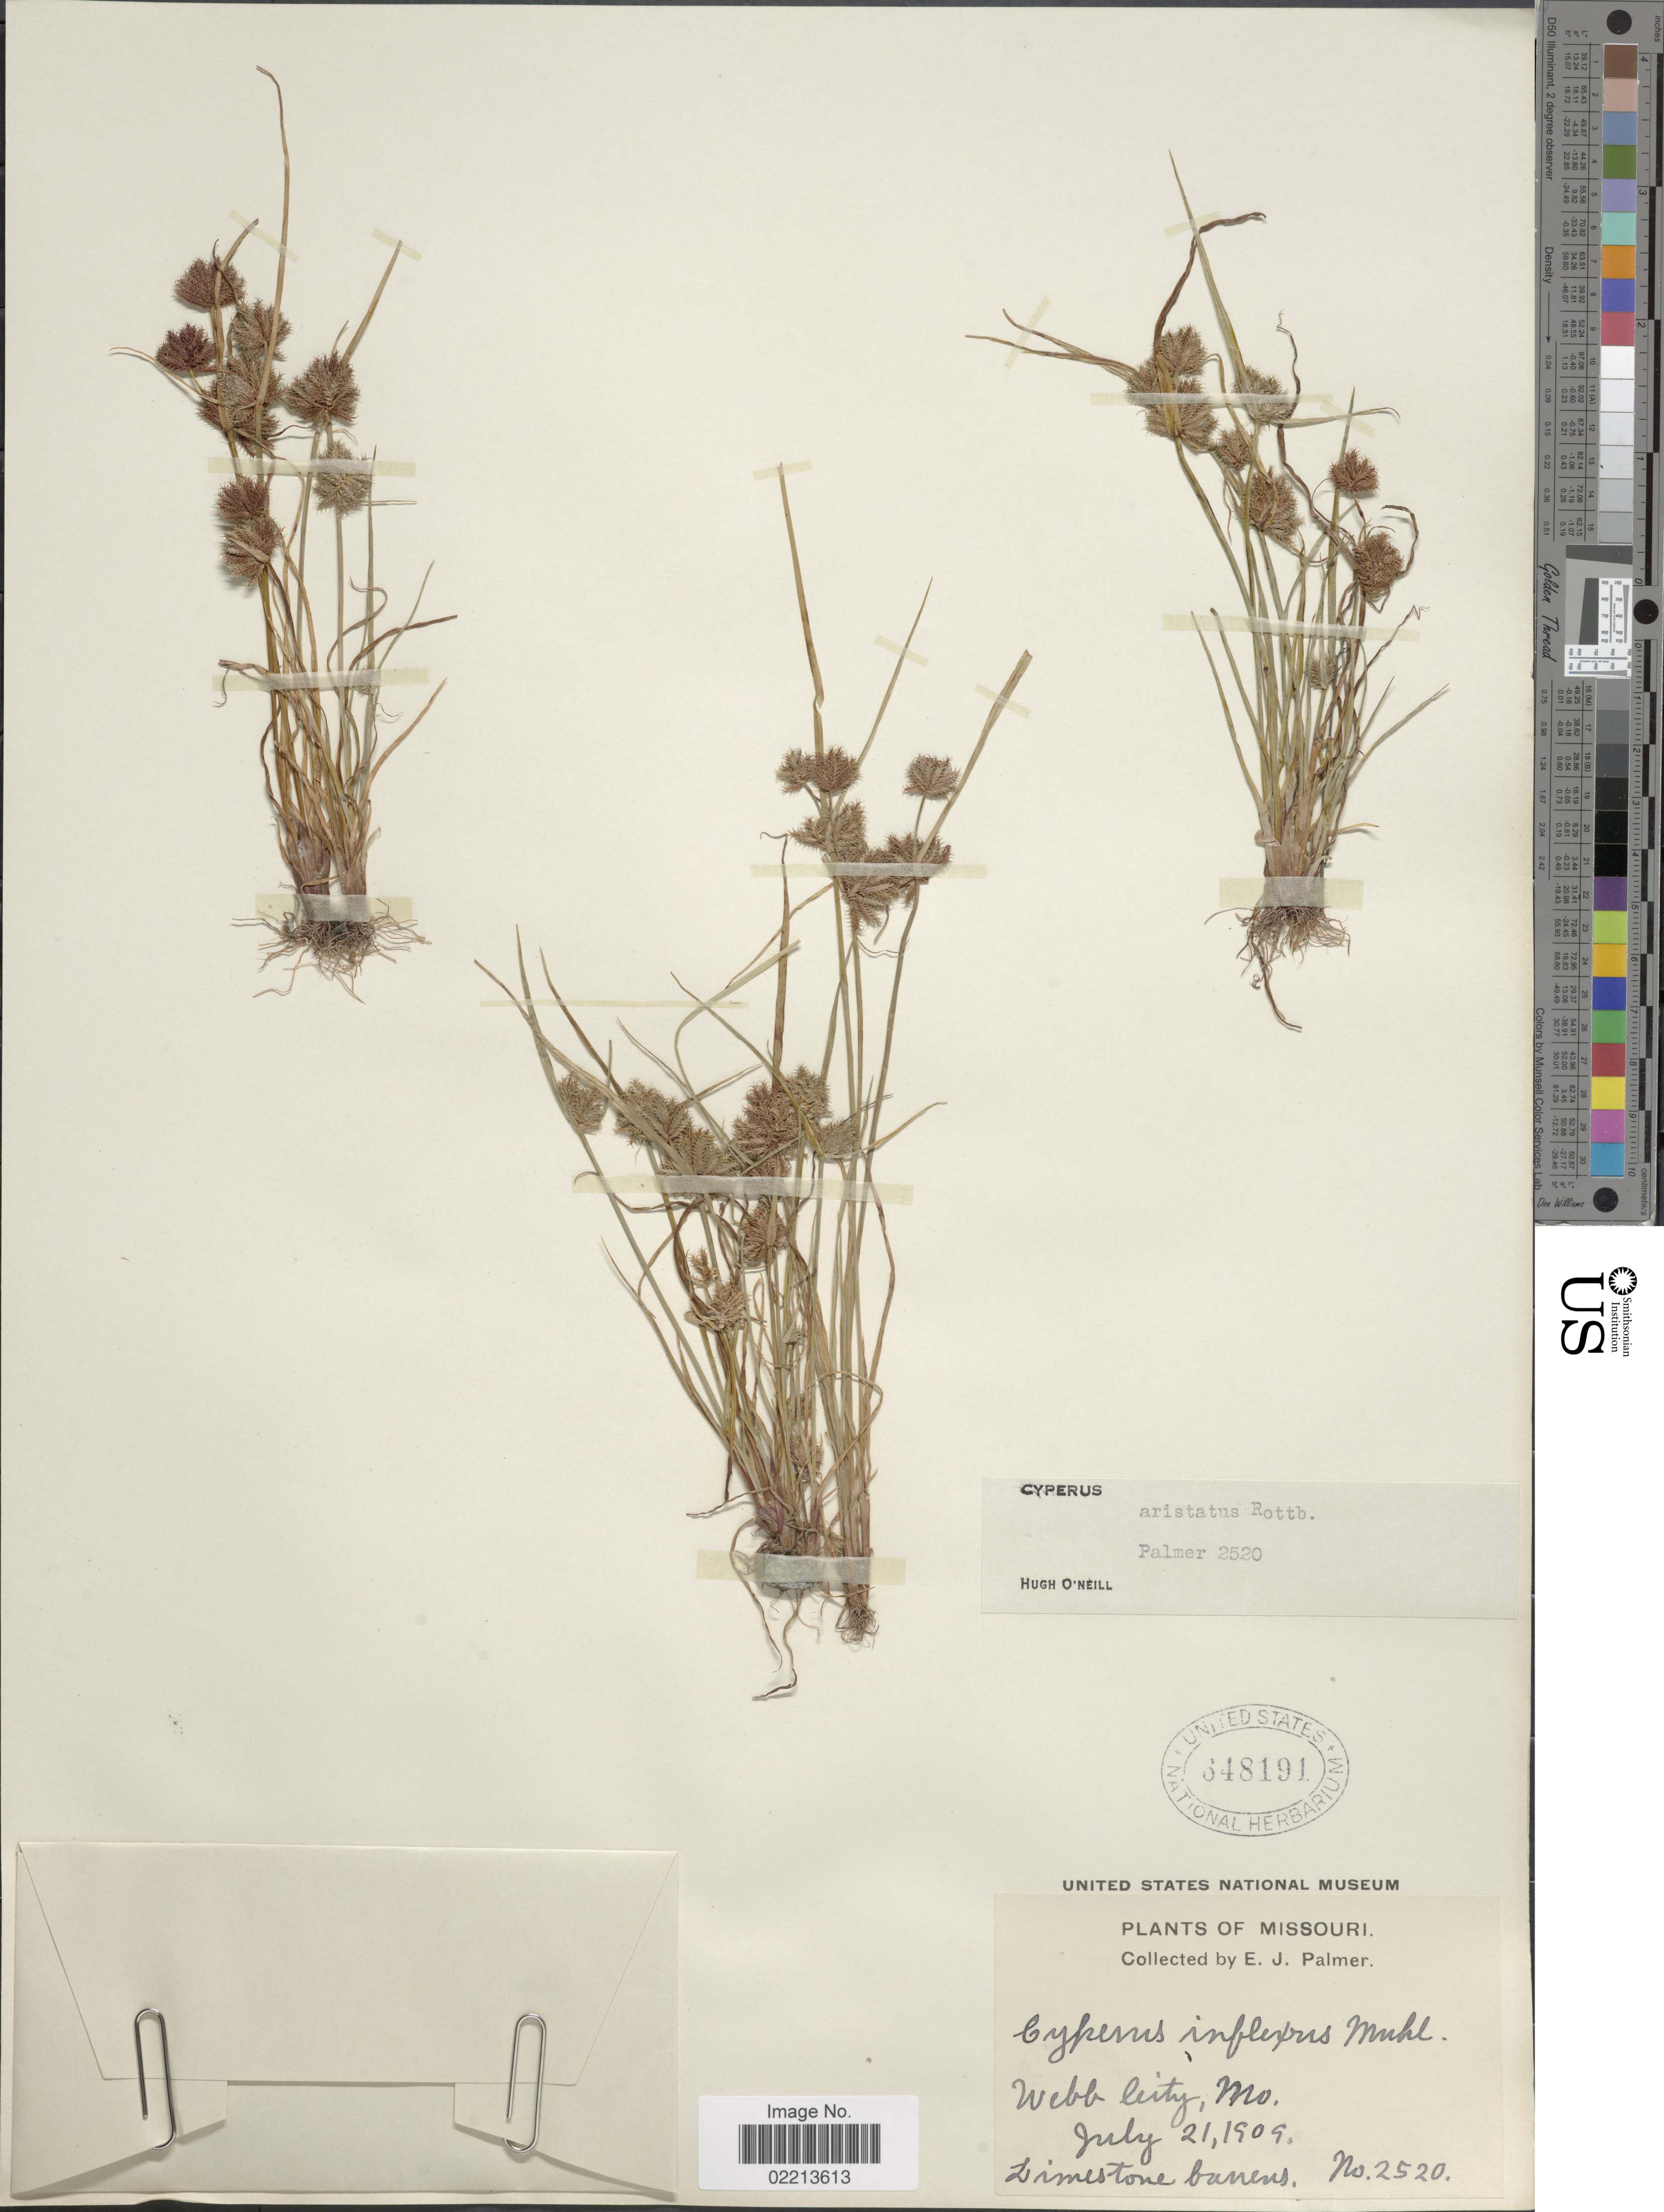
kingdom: Plantae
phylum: Tracheophyta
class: Liliopsida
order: Poales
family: Cyperaceae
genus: Cyperus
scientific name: Cyperus squarrosus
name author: L.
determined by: Strong, Mark T., (BOT), Smithsonian Institution - National Museum of Natural History (UNITED STATES)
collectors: E. J. Palmer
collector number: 2520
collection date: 1909-07-21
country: United States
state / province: Missouri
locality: Webb City, limestone barrens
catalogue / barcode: US 648191